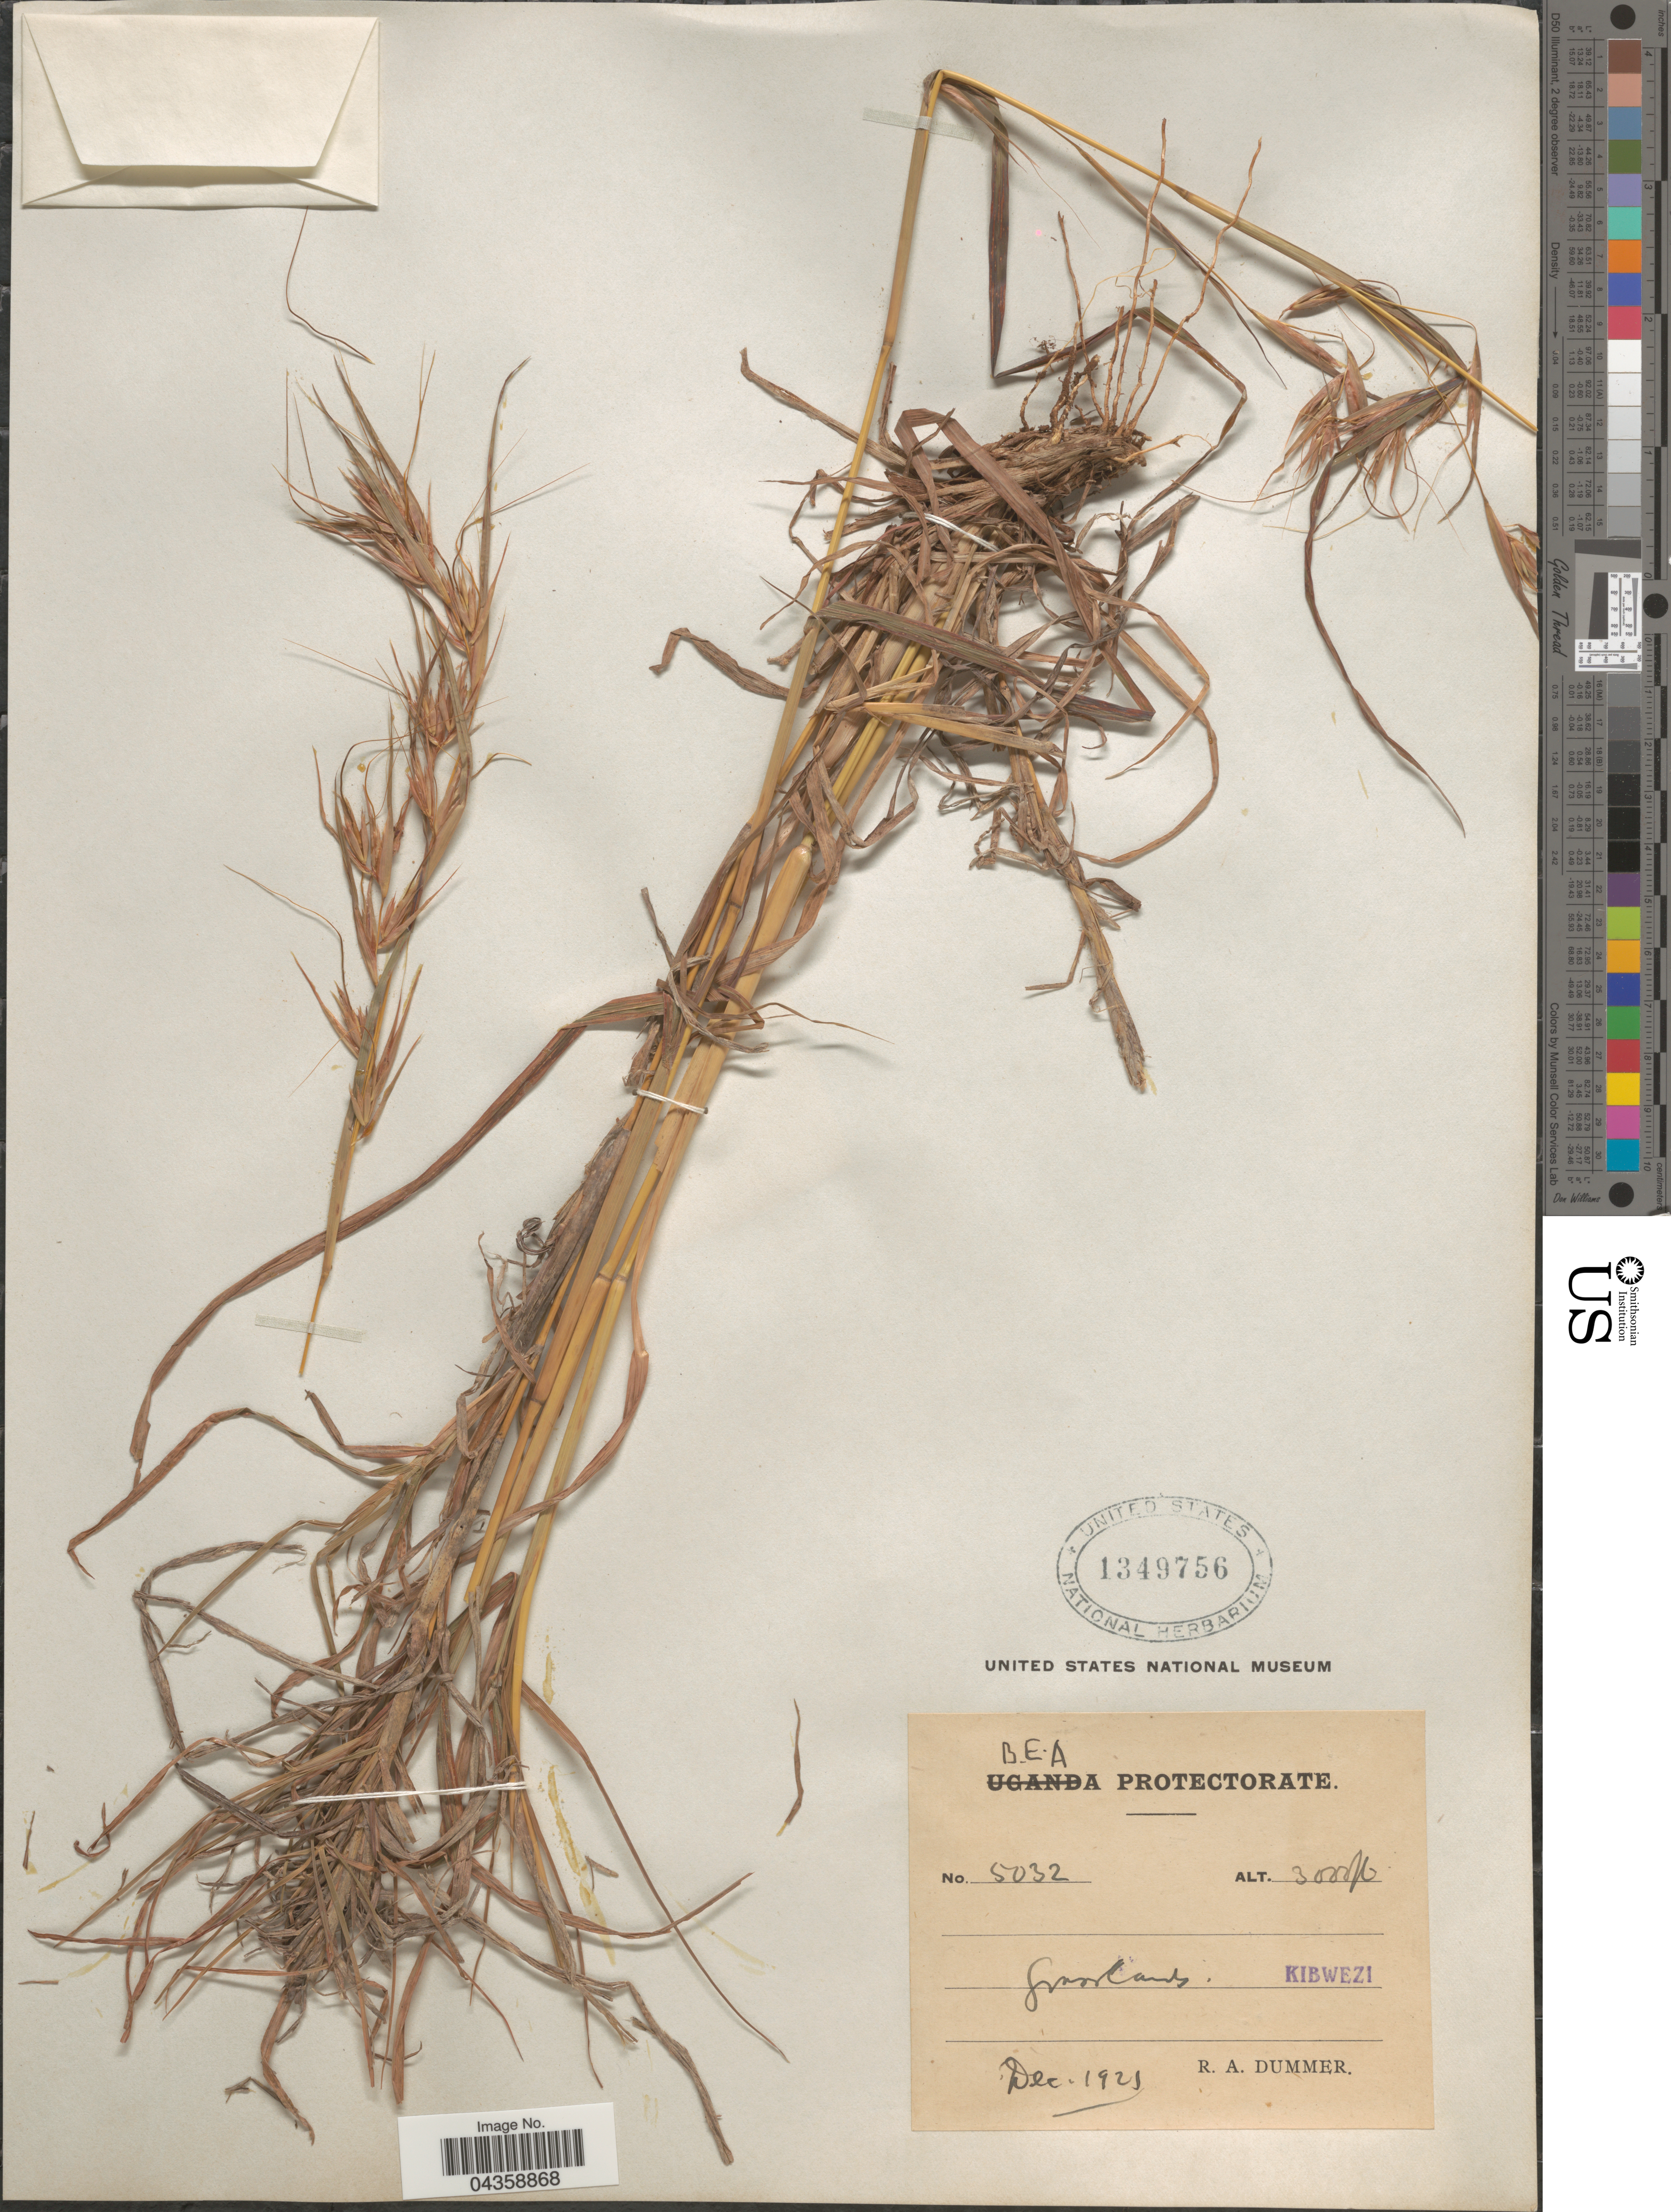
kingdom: Plantae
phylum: Tracheophyta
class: Liliopsida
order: Poales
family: Poaceae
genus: Themeda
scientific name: Themeda triandra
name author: Forssk.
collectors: R. Dümmer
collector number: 5032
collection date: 1925-12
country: Kenya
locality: B. E. A. Protectorate. Kibwezi.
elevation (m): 914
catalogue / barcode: US 1349756